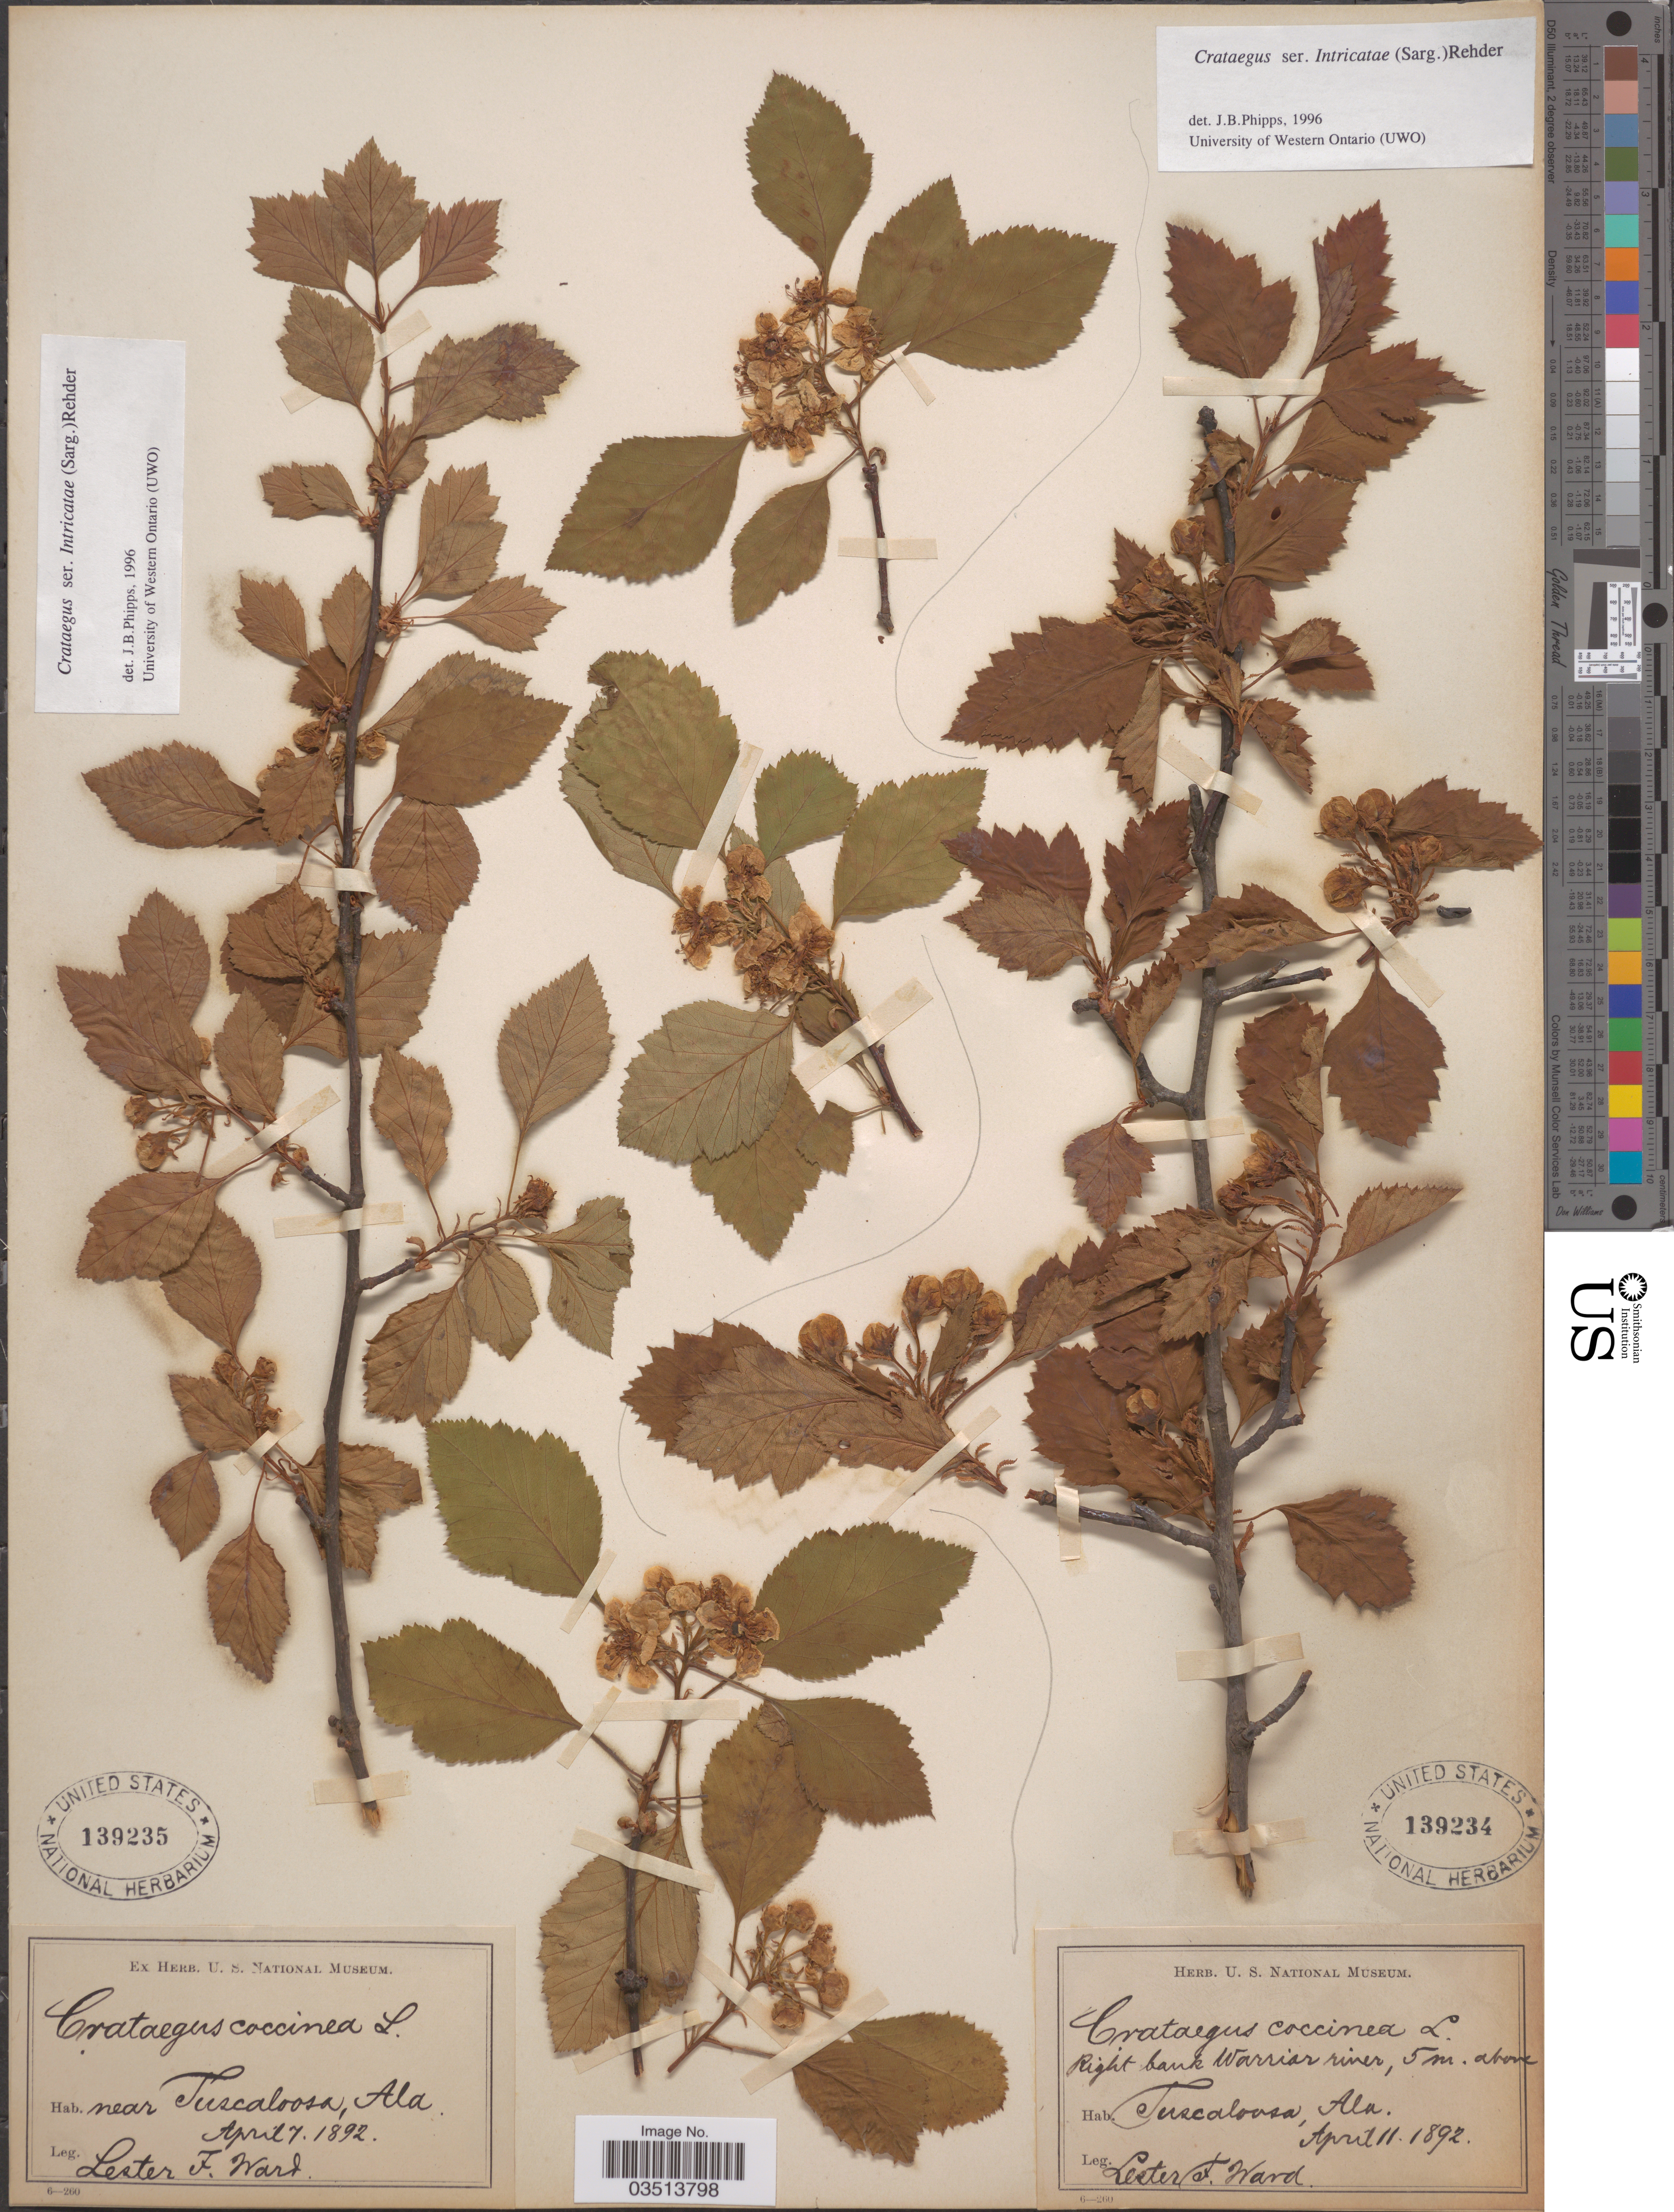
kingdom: Plantae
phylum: Tracheophyta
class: Magnoliopsida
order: Rosales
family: Rosaceae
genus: Crataegus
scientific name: Crataegus coccinea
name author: Ashe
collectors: L. F. Ward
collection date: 1892-04-07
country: United States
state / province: Alabama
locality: Near Tuscaloosa.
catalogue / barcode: US 139235